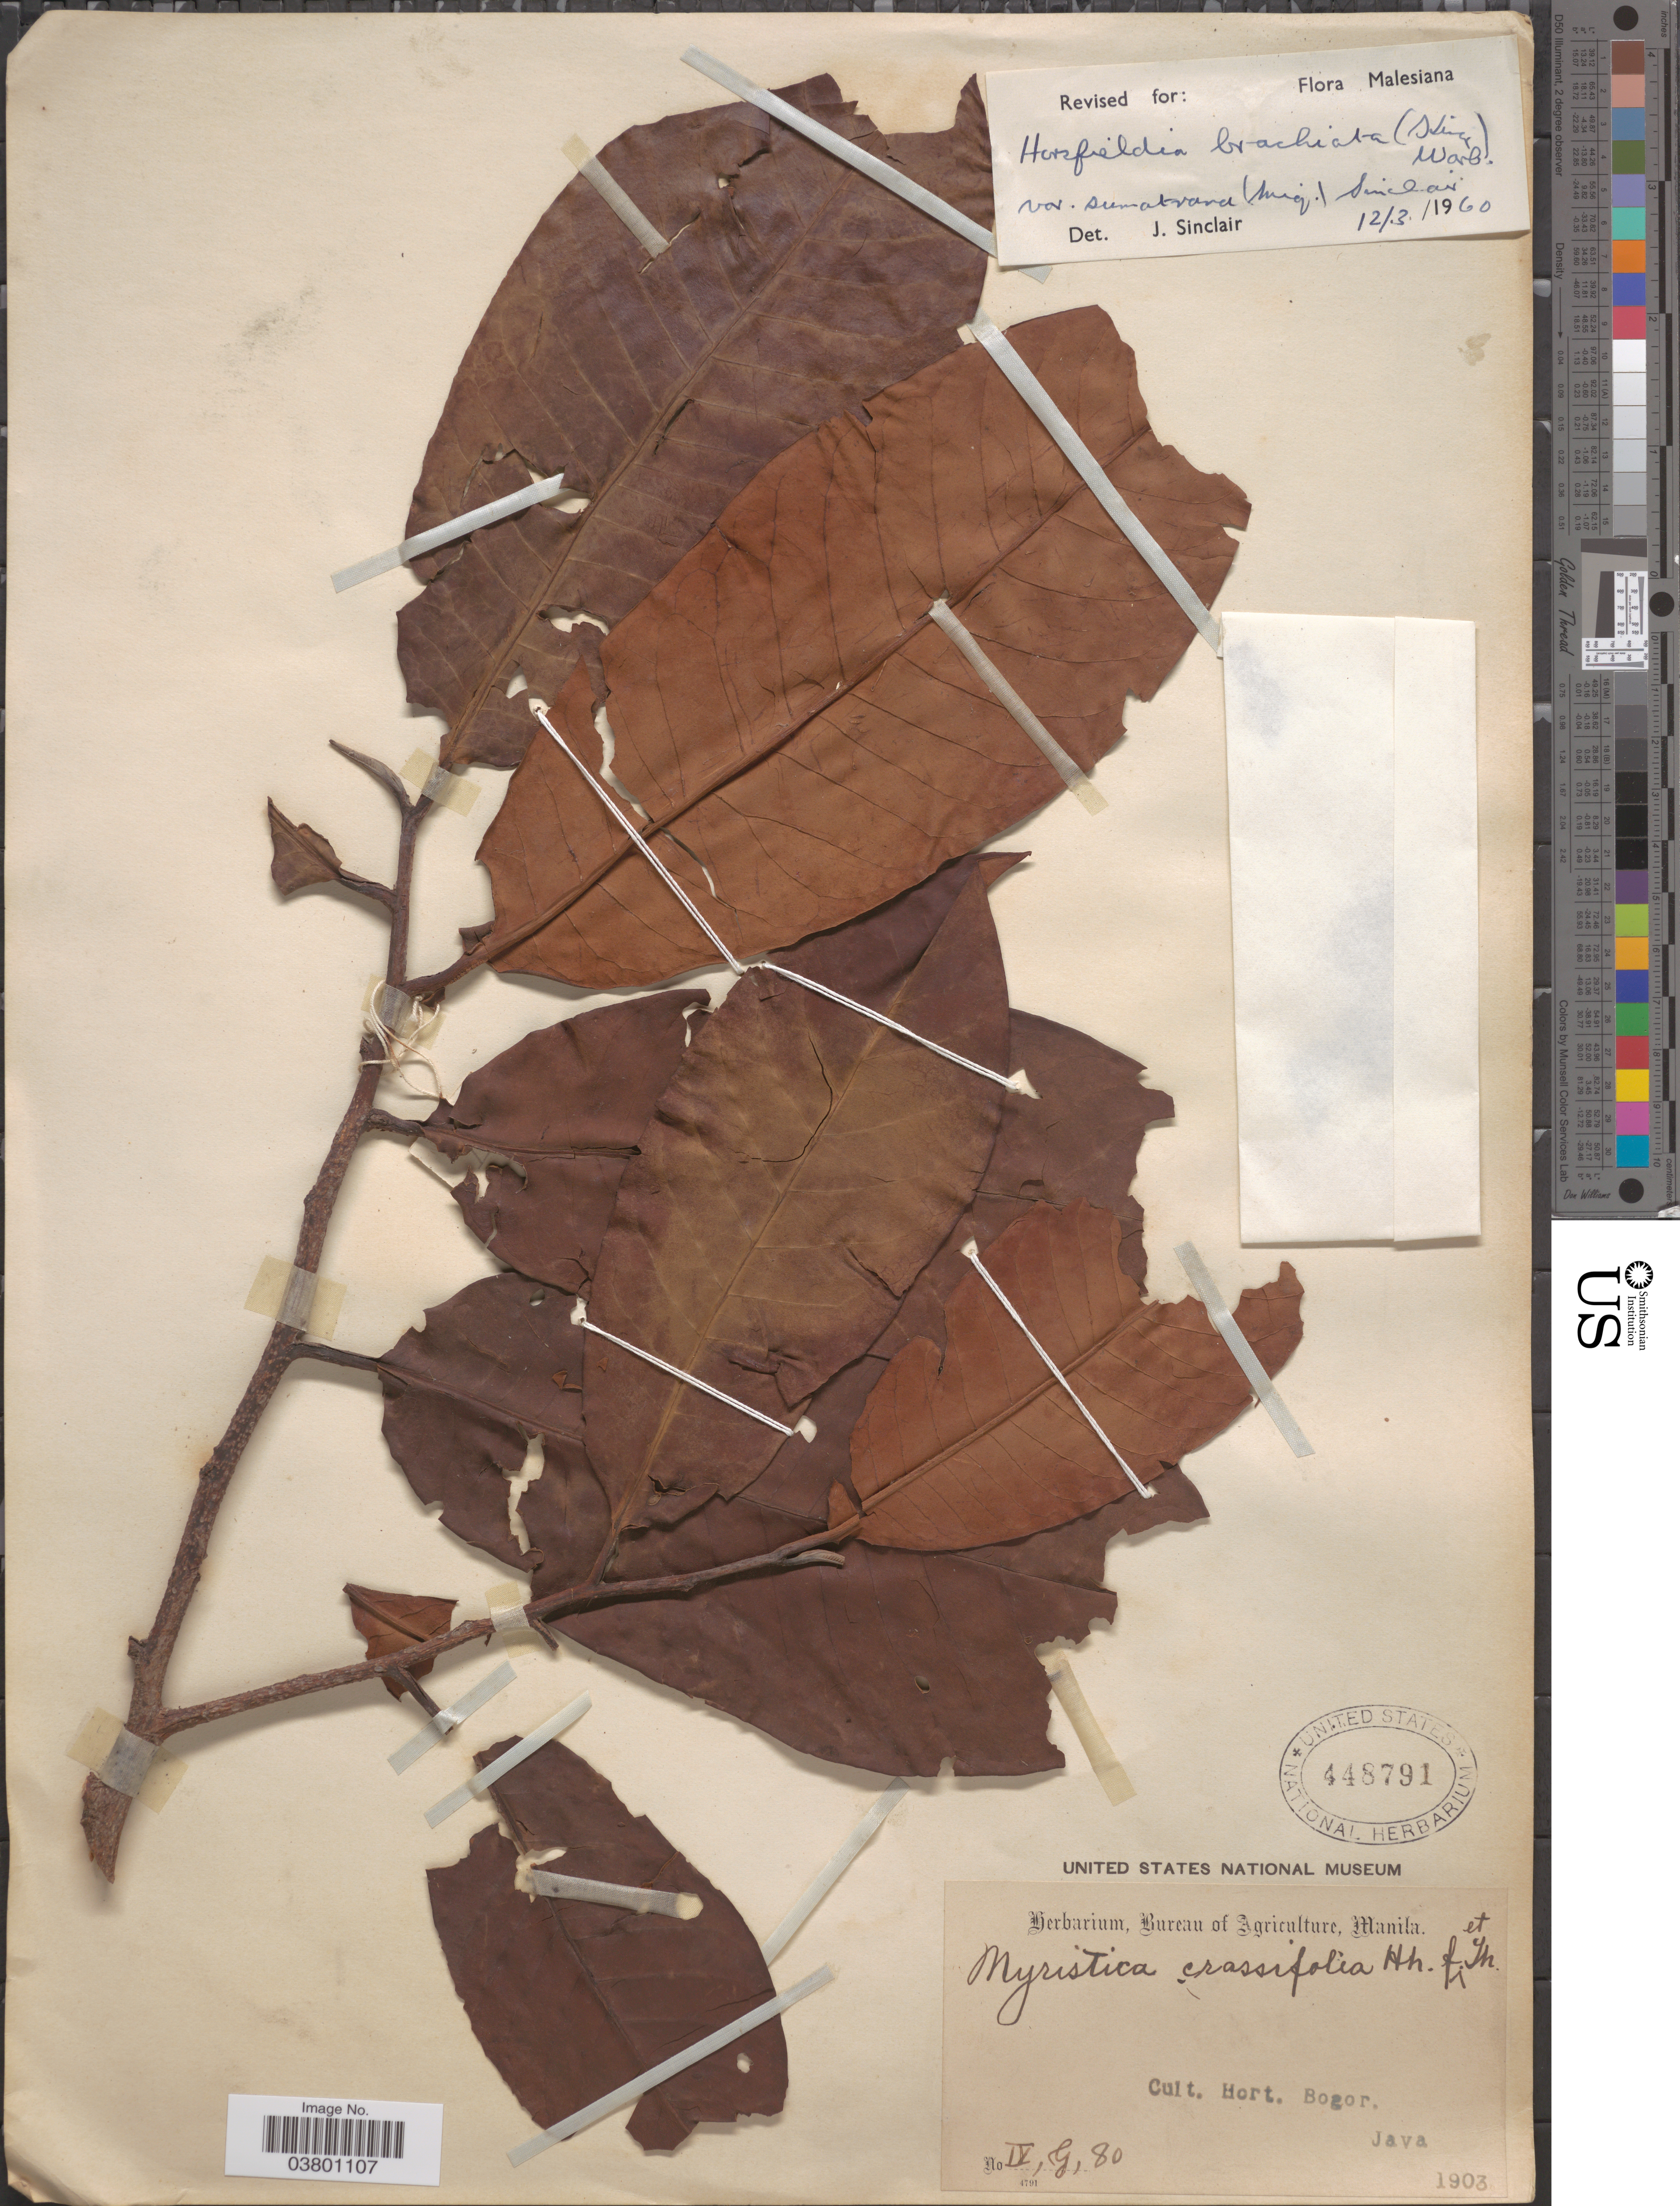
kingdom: Plantae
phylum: Tracheophyta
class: Magnoliopsida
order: Magnoliales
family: Myristicaceae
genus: Horsfieldia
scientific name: Horsfieldia polyspherula var. sumatrana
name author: (Miq.) W.J. de Wilde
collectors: ex Herb. Bur. Agric. Manila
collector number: IX, G, 80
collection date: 1903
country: Indonesia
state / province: Java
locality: Cult. Hort. Bogor.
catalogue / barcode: US 448791